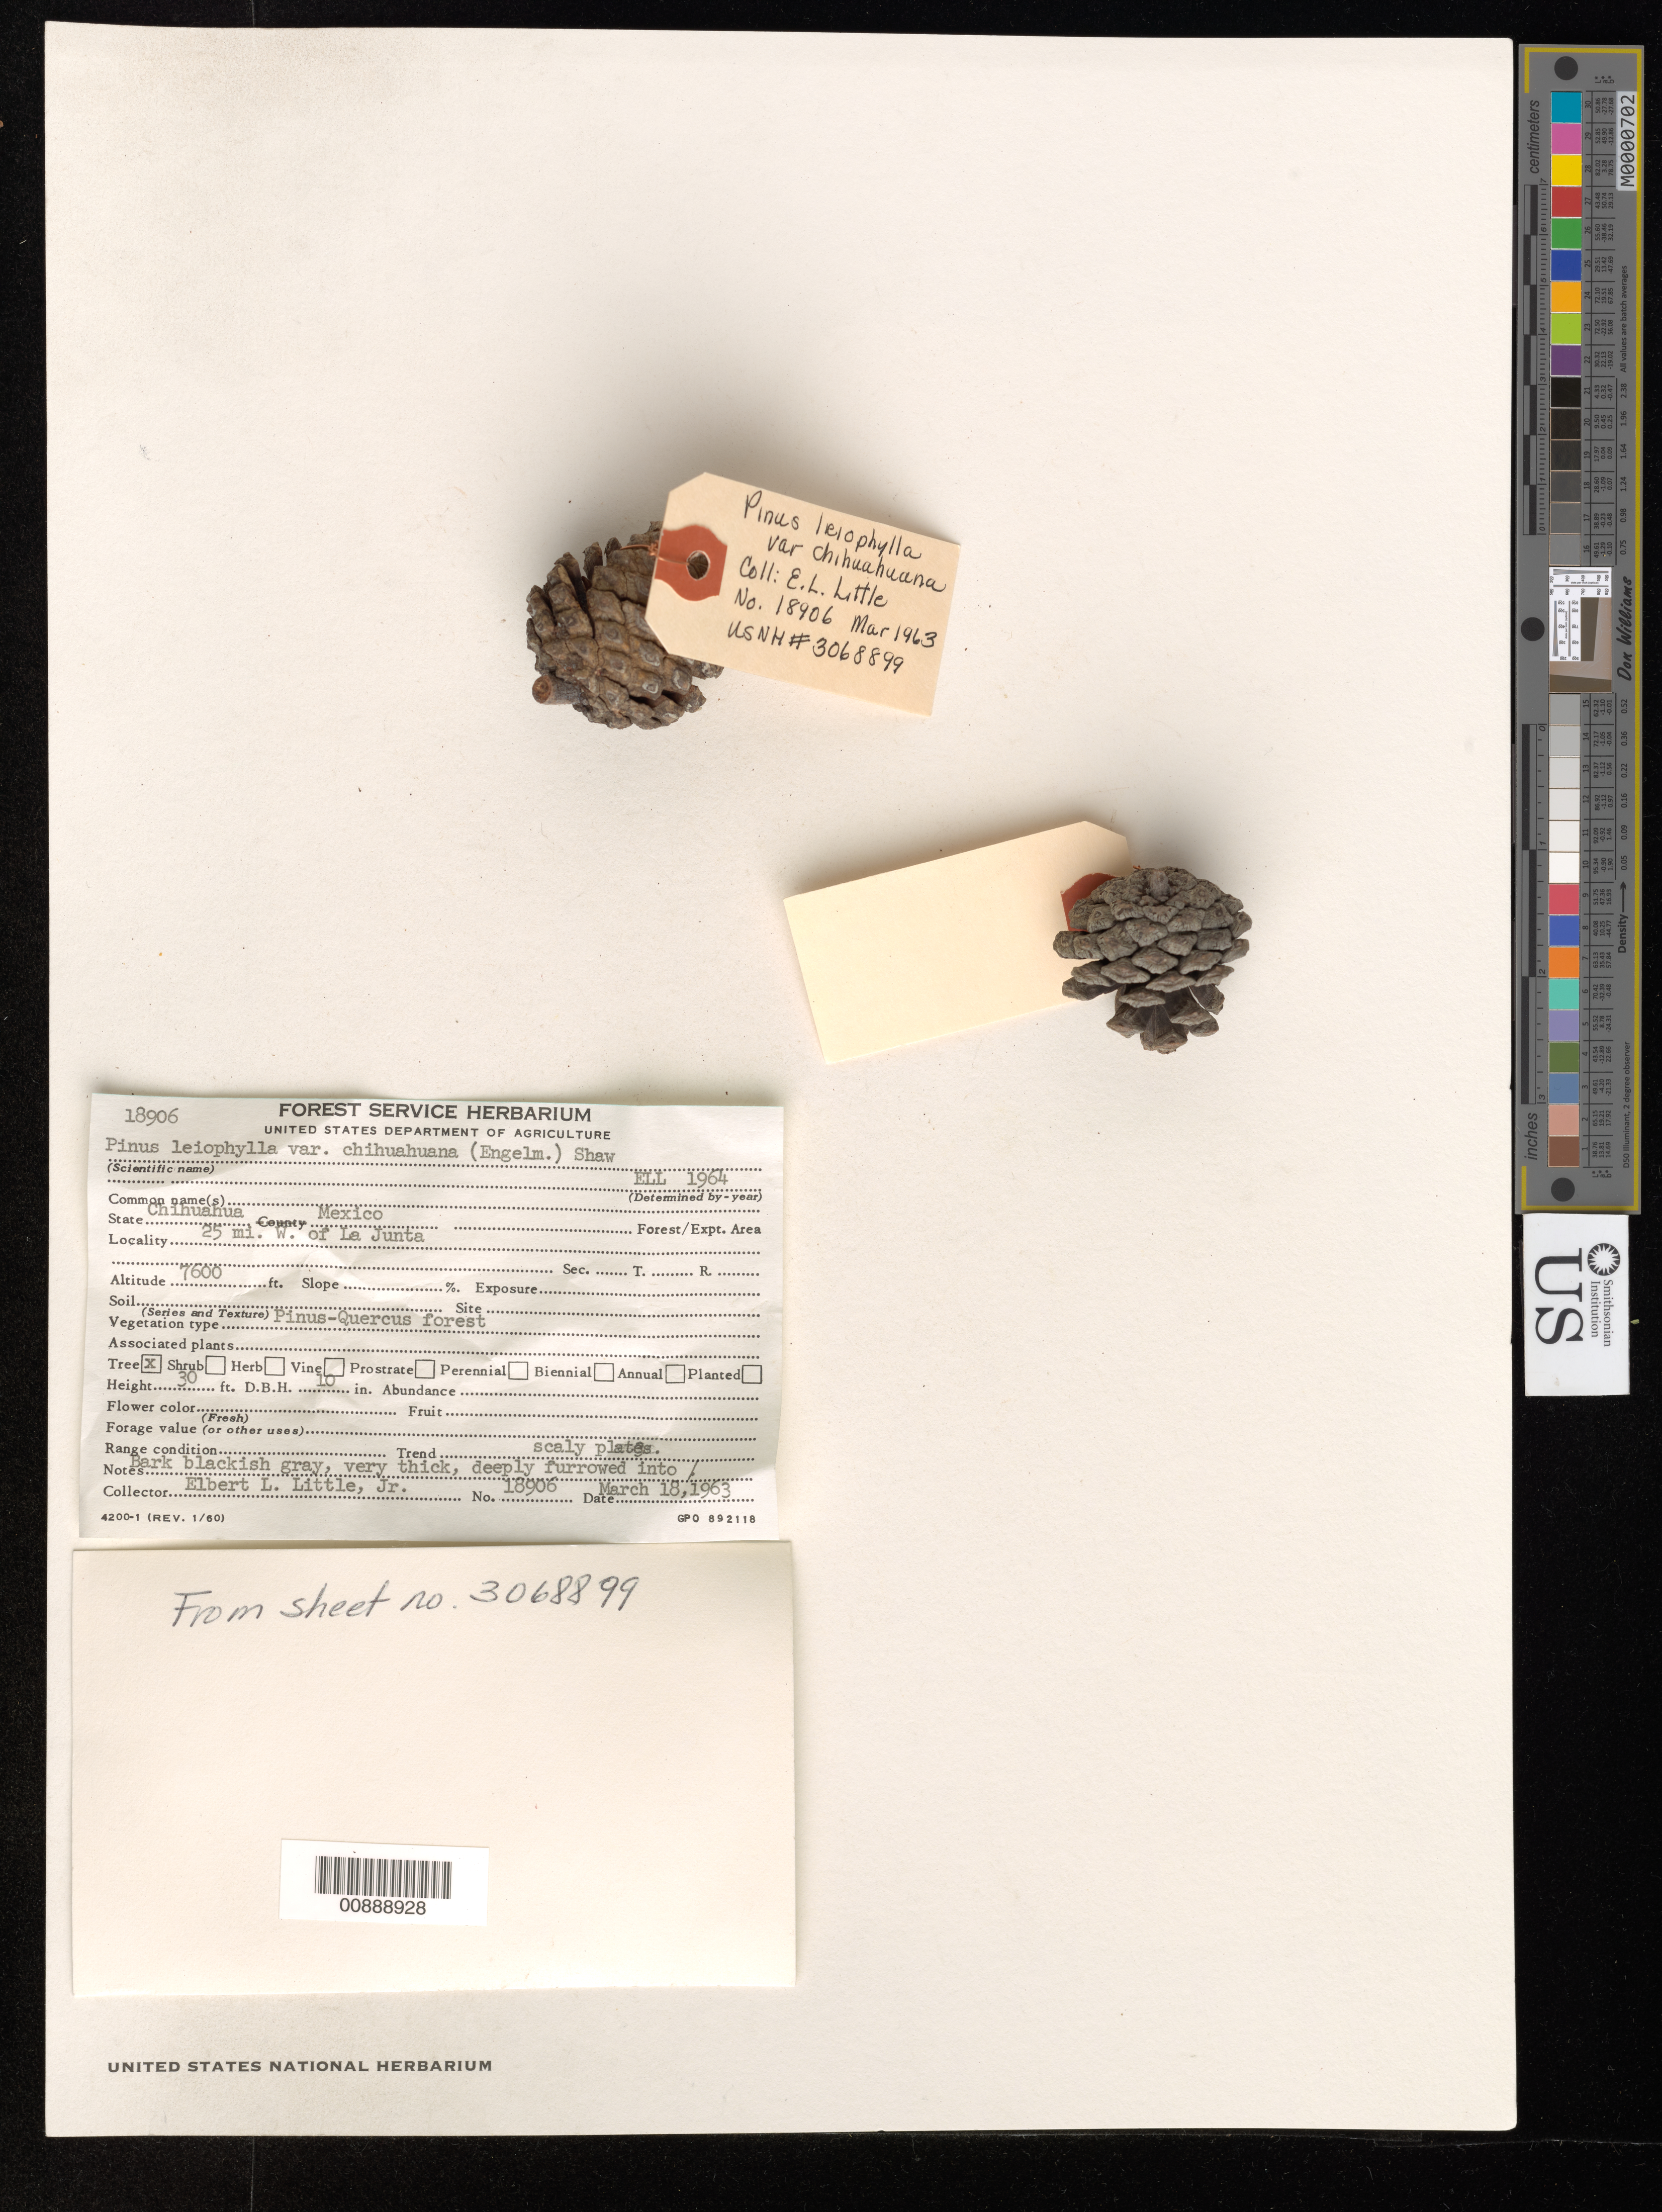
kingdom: Plantae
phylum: Tracheophyta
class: Pinopsida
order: Pinales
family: Pinaceae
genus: Pinus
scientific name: Pinus leiophylla var. chihuahuana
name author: (Engelm.) Shaw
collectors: E. L. Little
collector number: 18906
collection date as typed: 18 Mar 1963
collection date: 1963-03-18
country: Mexico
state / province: Chihuahua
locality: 25 mi. W of La Junta, Chihuahua.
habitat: Pinus-Quercus forest.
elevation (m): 2316